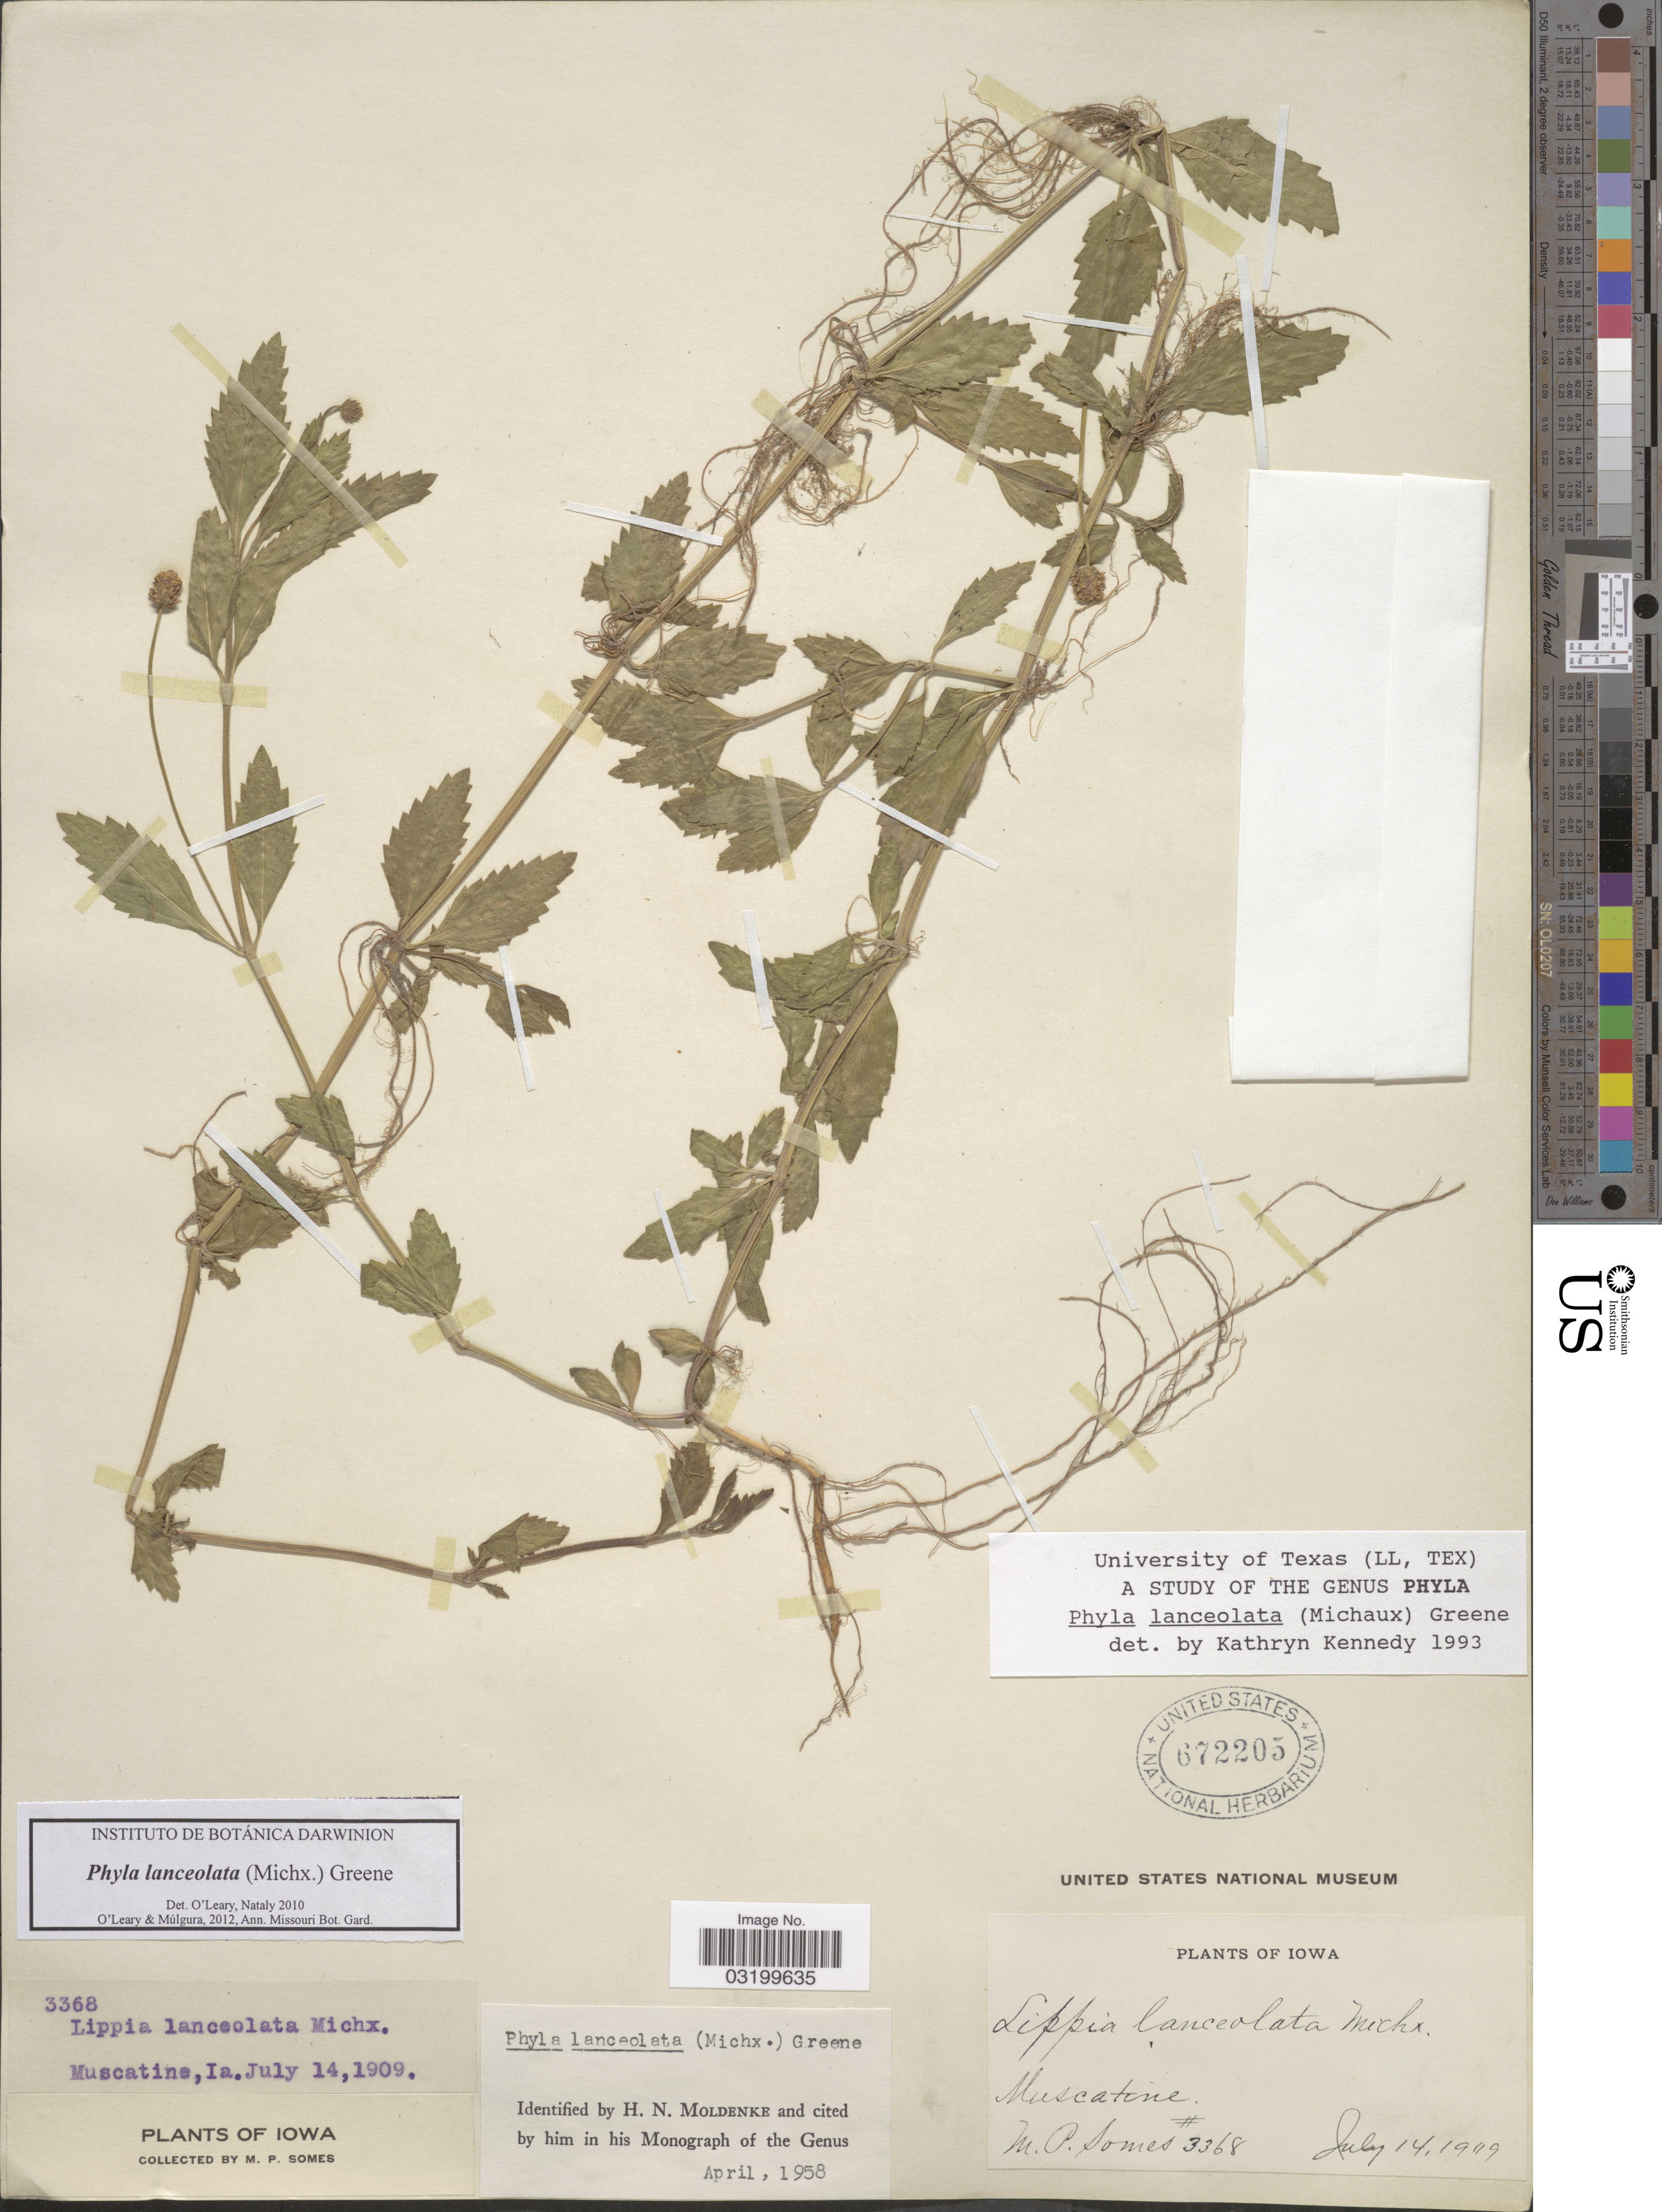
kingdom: Plantae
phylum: Tracheophyta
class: Magnoliopsida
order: Lamiales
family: Verbenaceae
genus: Phyla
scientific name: Phyla lanceolata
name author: (Michx.) Greene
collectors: M. Somes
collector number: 3368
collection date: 1909-07-14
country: United States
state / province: Iowa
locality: Muscatine.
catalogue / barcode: US 672205